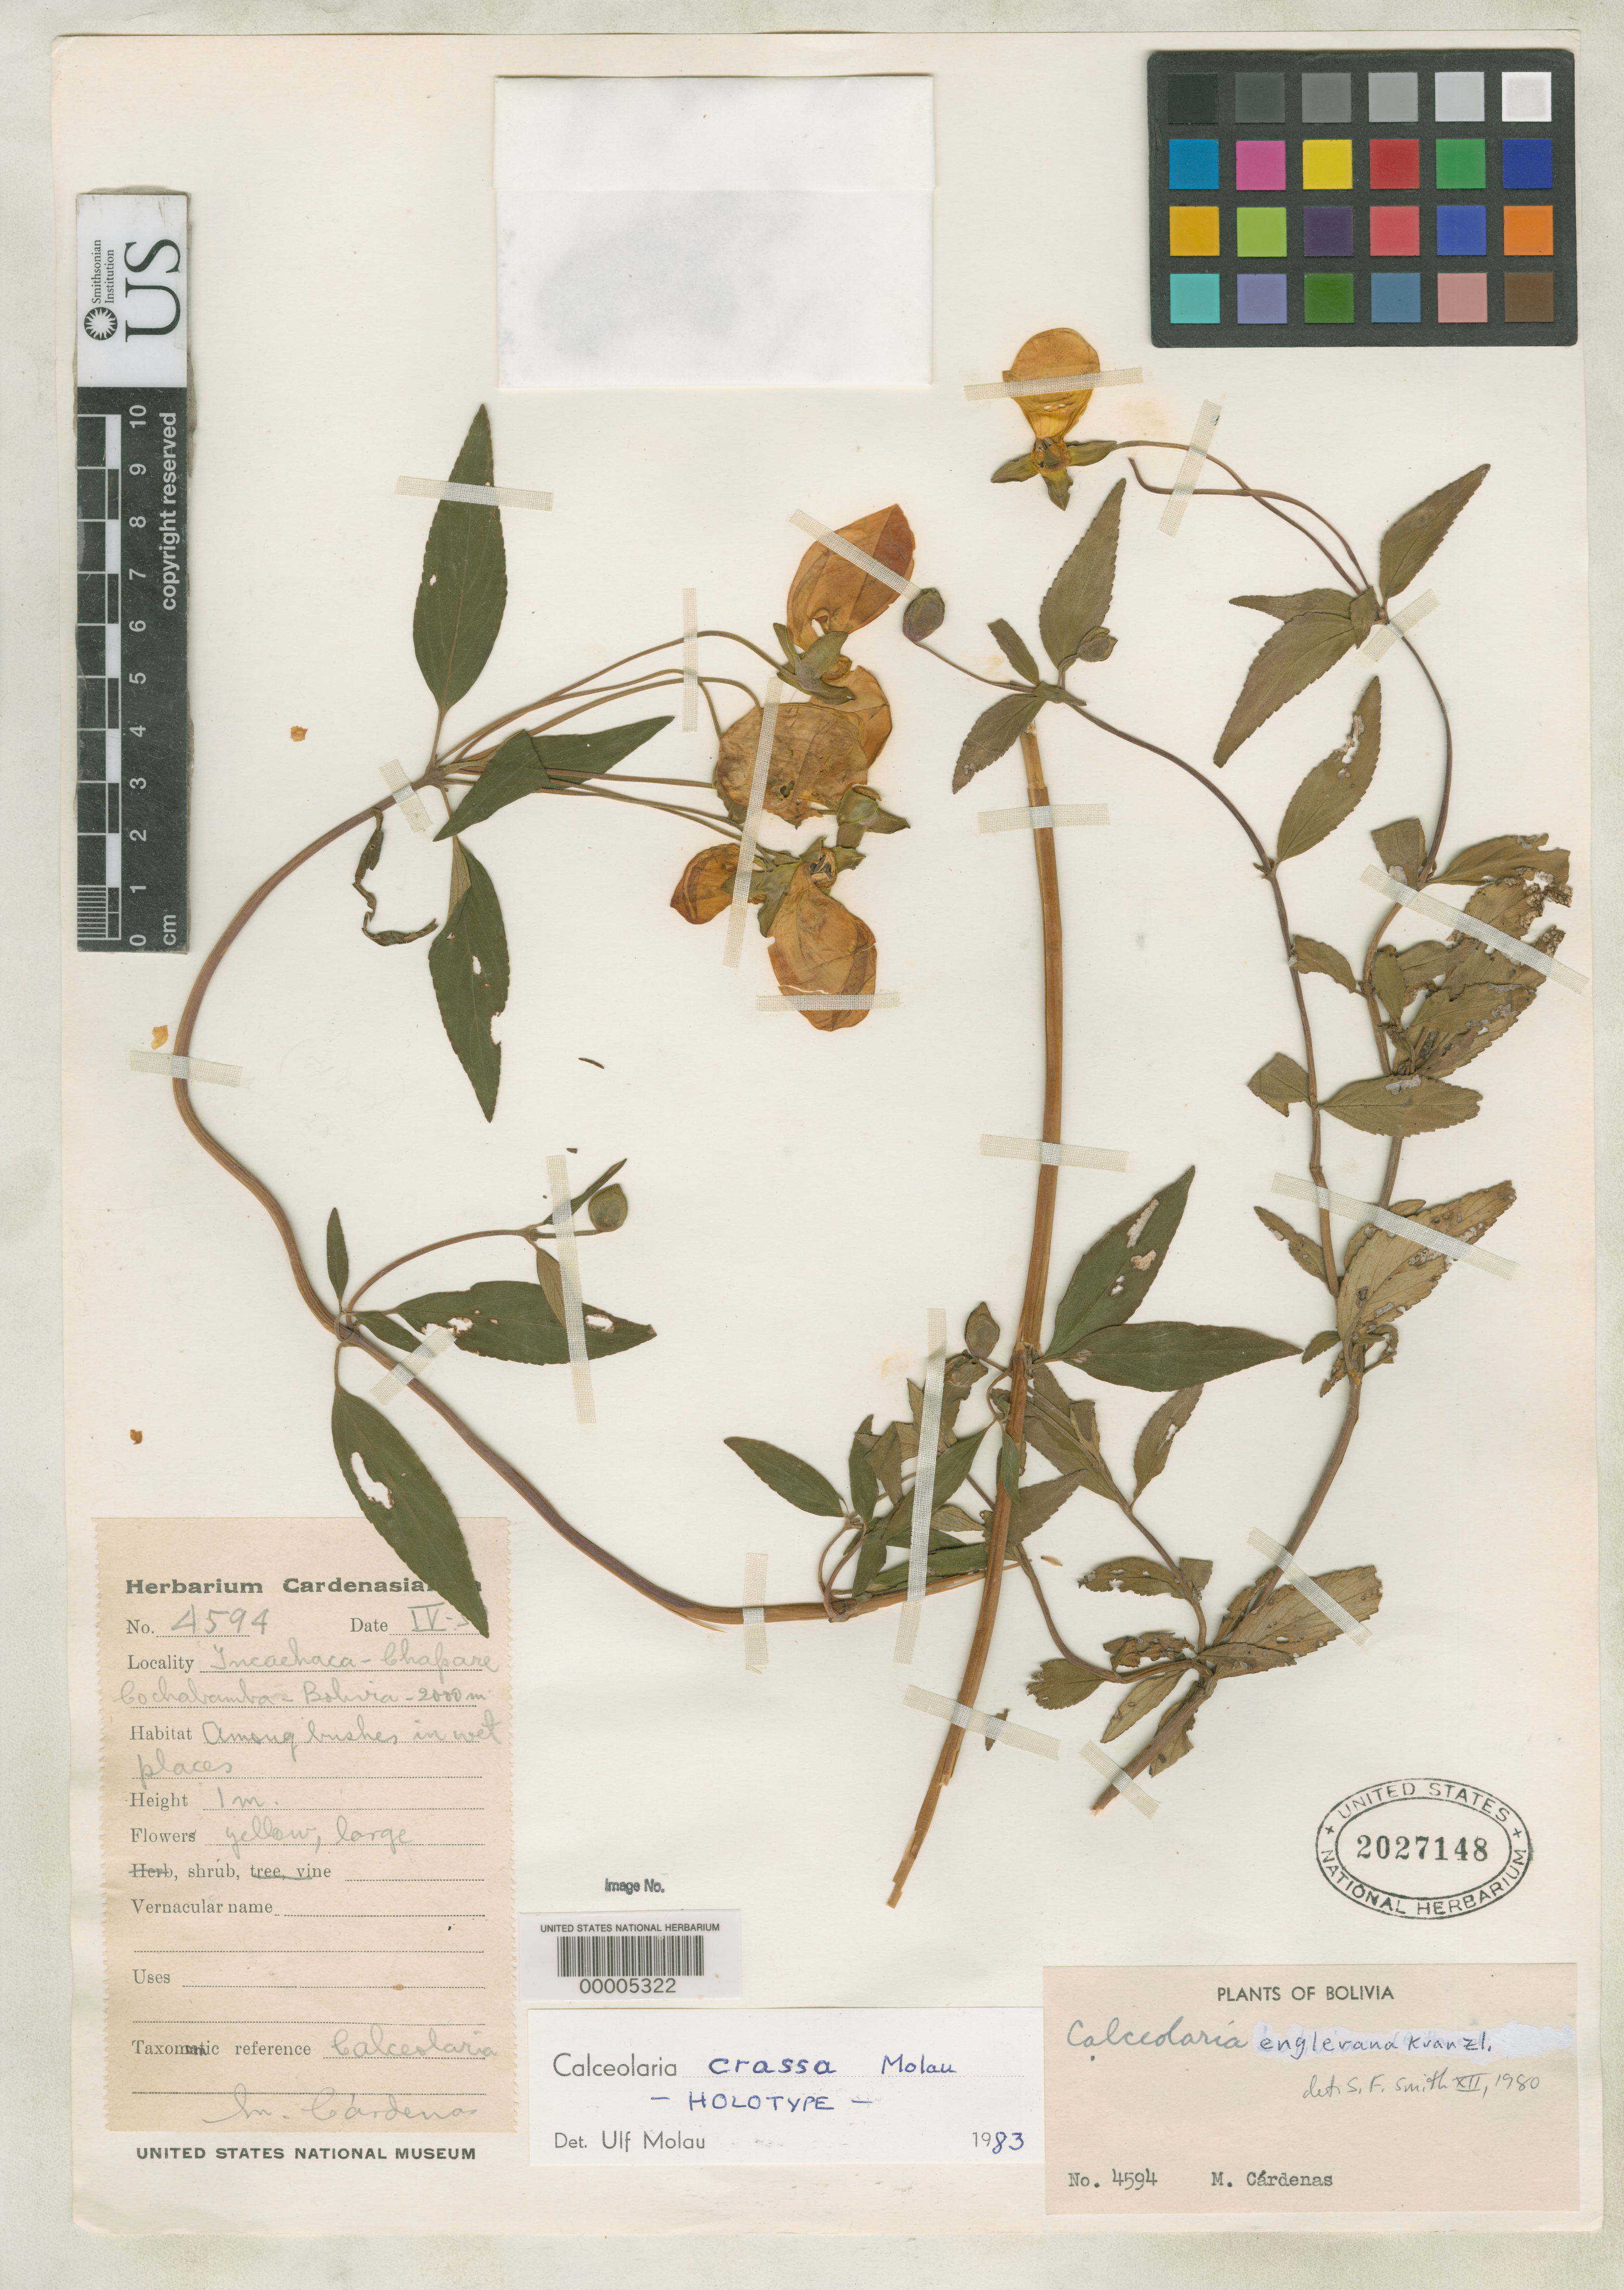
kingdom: Plantae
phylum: Tracheophyta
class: Magnoliopsida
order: Lamiales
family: Calceolariaceae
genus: Calceolaria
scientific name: Calceolaria crassa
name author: Molau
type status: Holotype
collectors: M. Cárdenas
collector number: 4594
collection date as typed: Apr 1950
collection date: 1950-04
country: Bolivia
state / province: Cochabamba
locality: Chapare, Incachaca.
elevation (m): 2000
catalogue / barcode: US 2027148